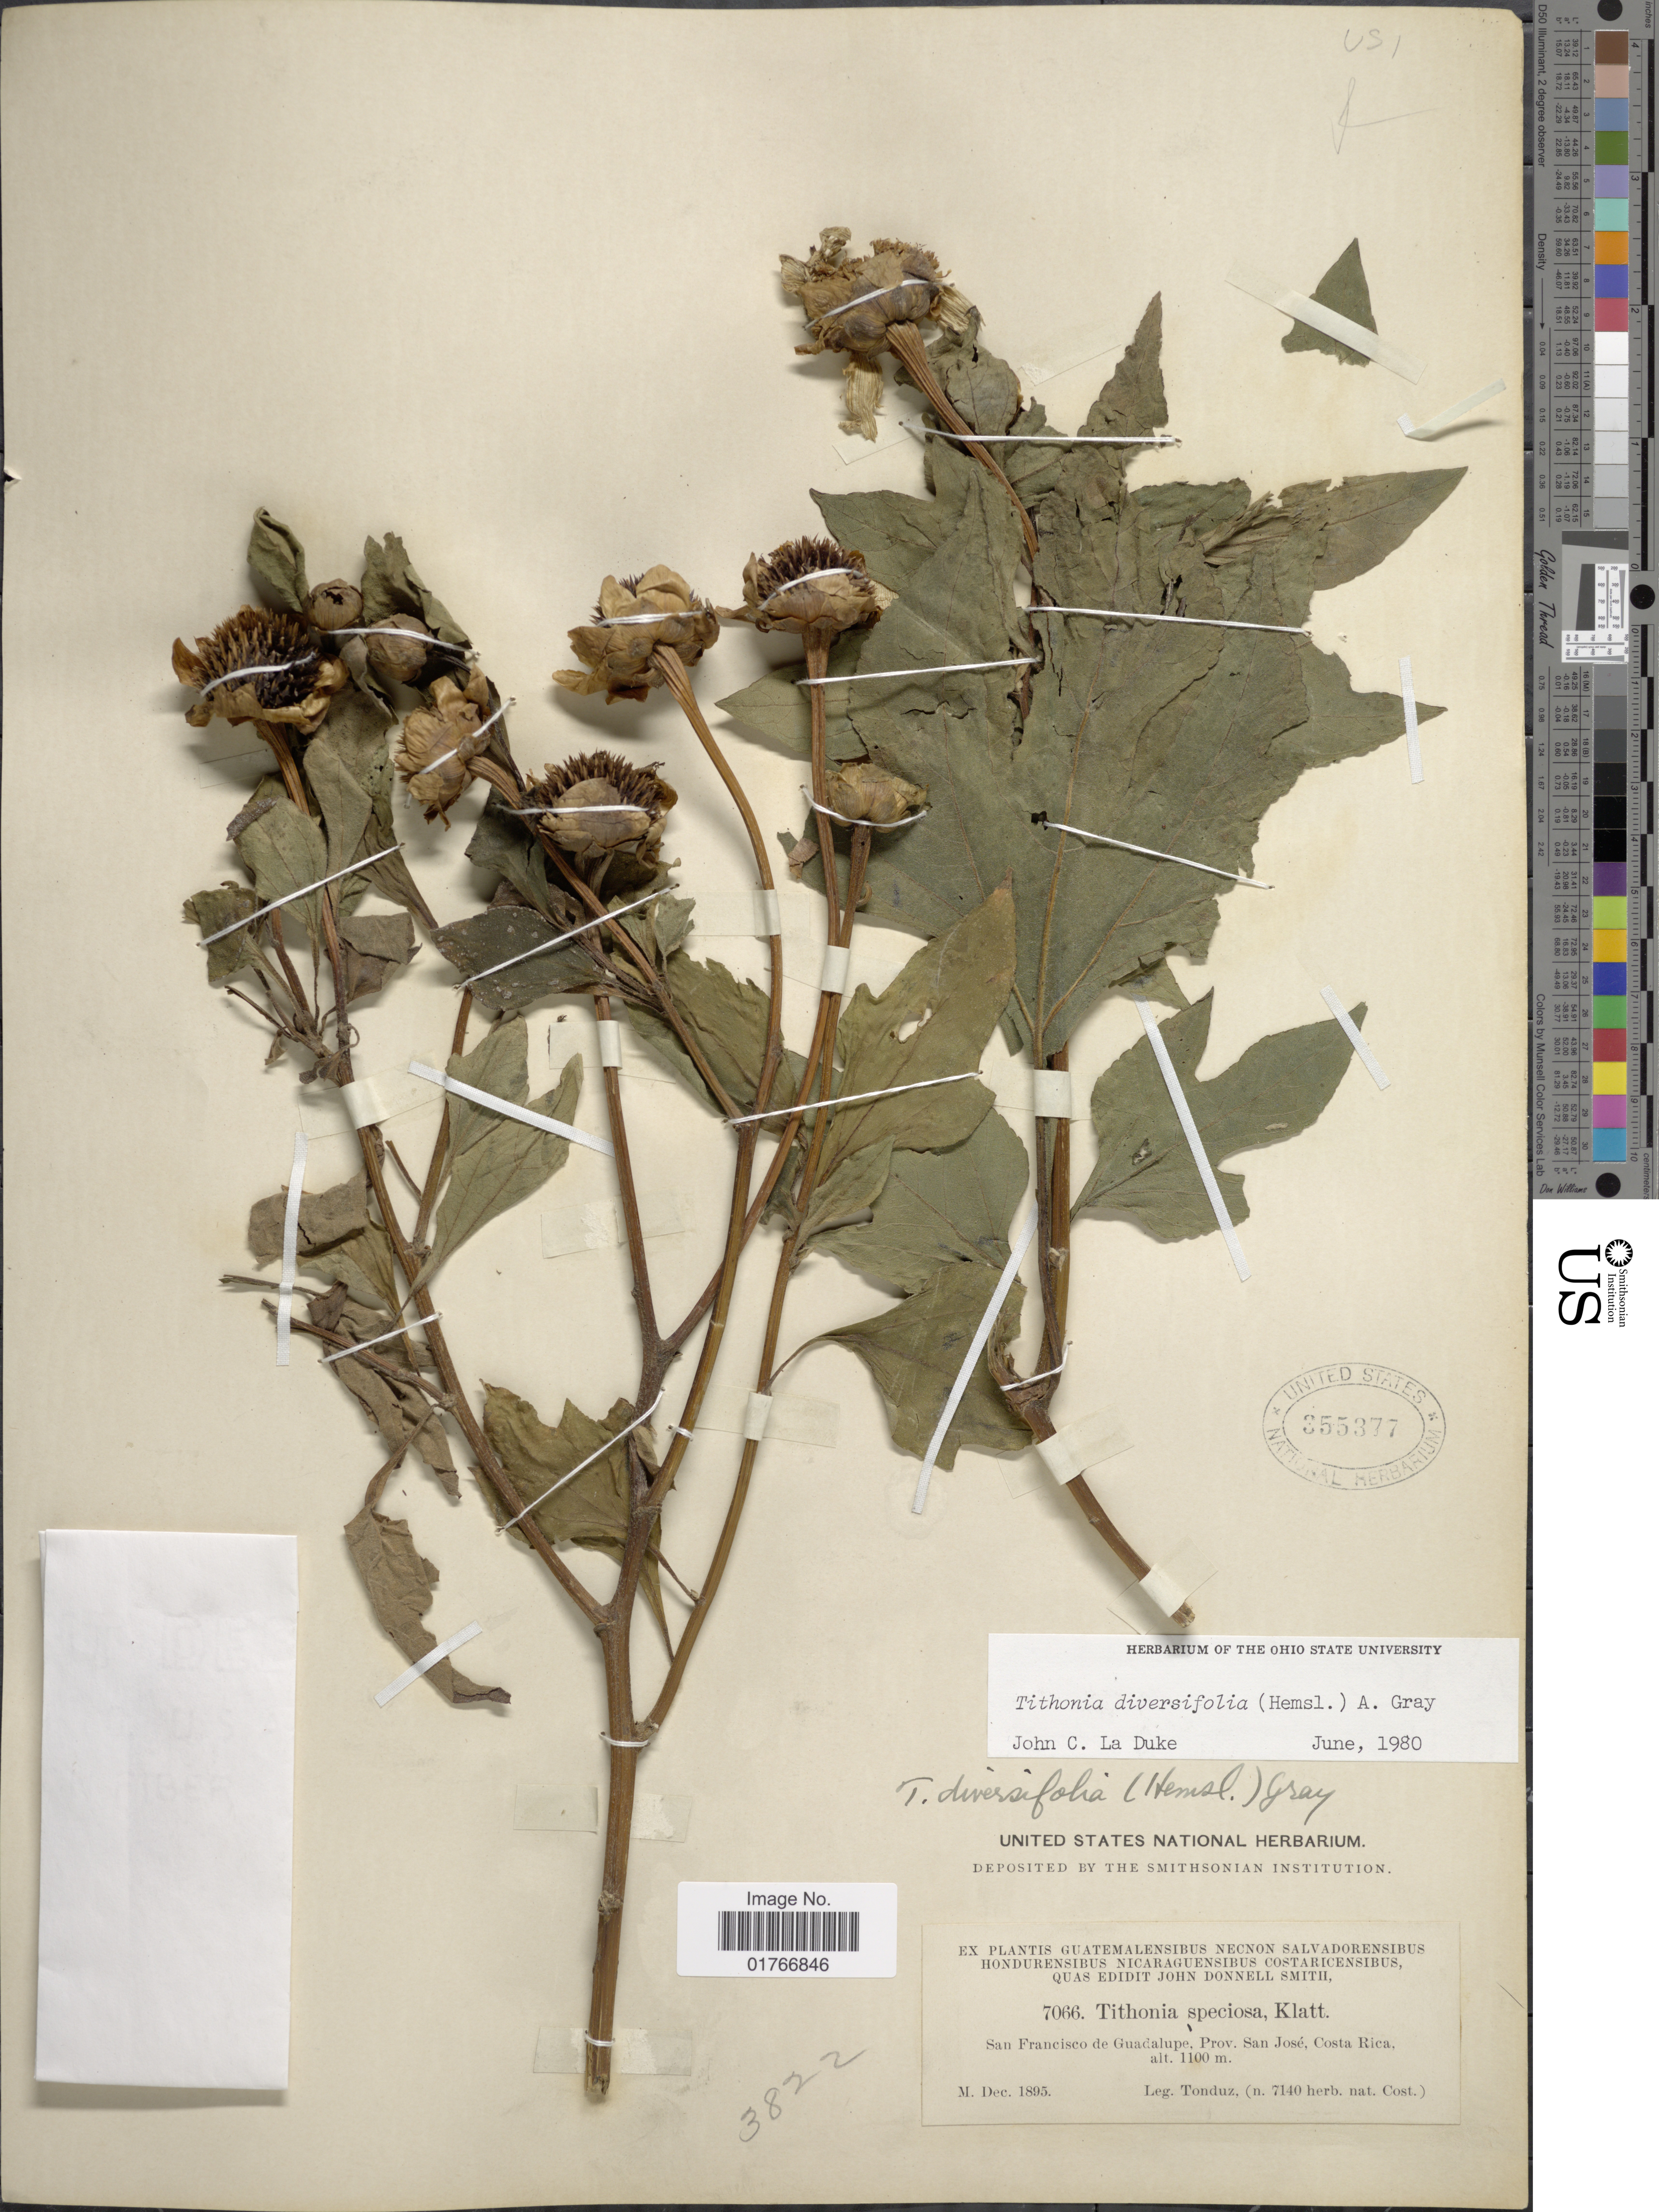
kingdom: Plantae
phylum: Tracheophyta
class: Magnoliopsida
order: Asterales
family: Asteraceae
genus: Tithonia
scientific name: Tithonia diversifolia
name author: (Hemsl.) A. Gray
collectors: A. Tonduz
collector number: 7066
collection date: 1895-12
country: Costa Rica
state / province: San José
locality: San Francisco de Guadalupe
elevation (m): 1100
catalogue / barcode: US 355377